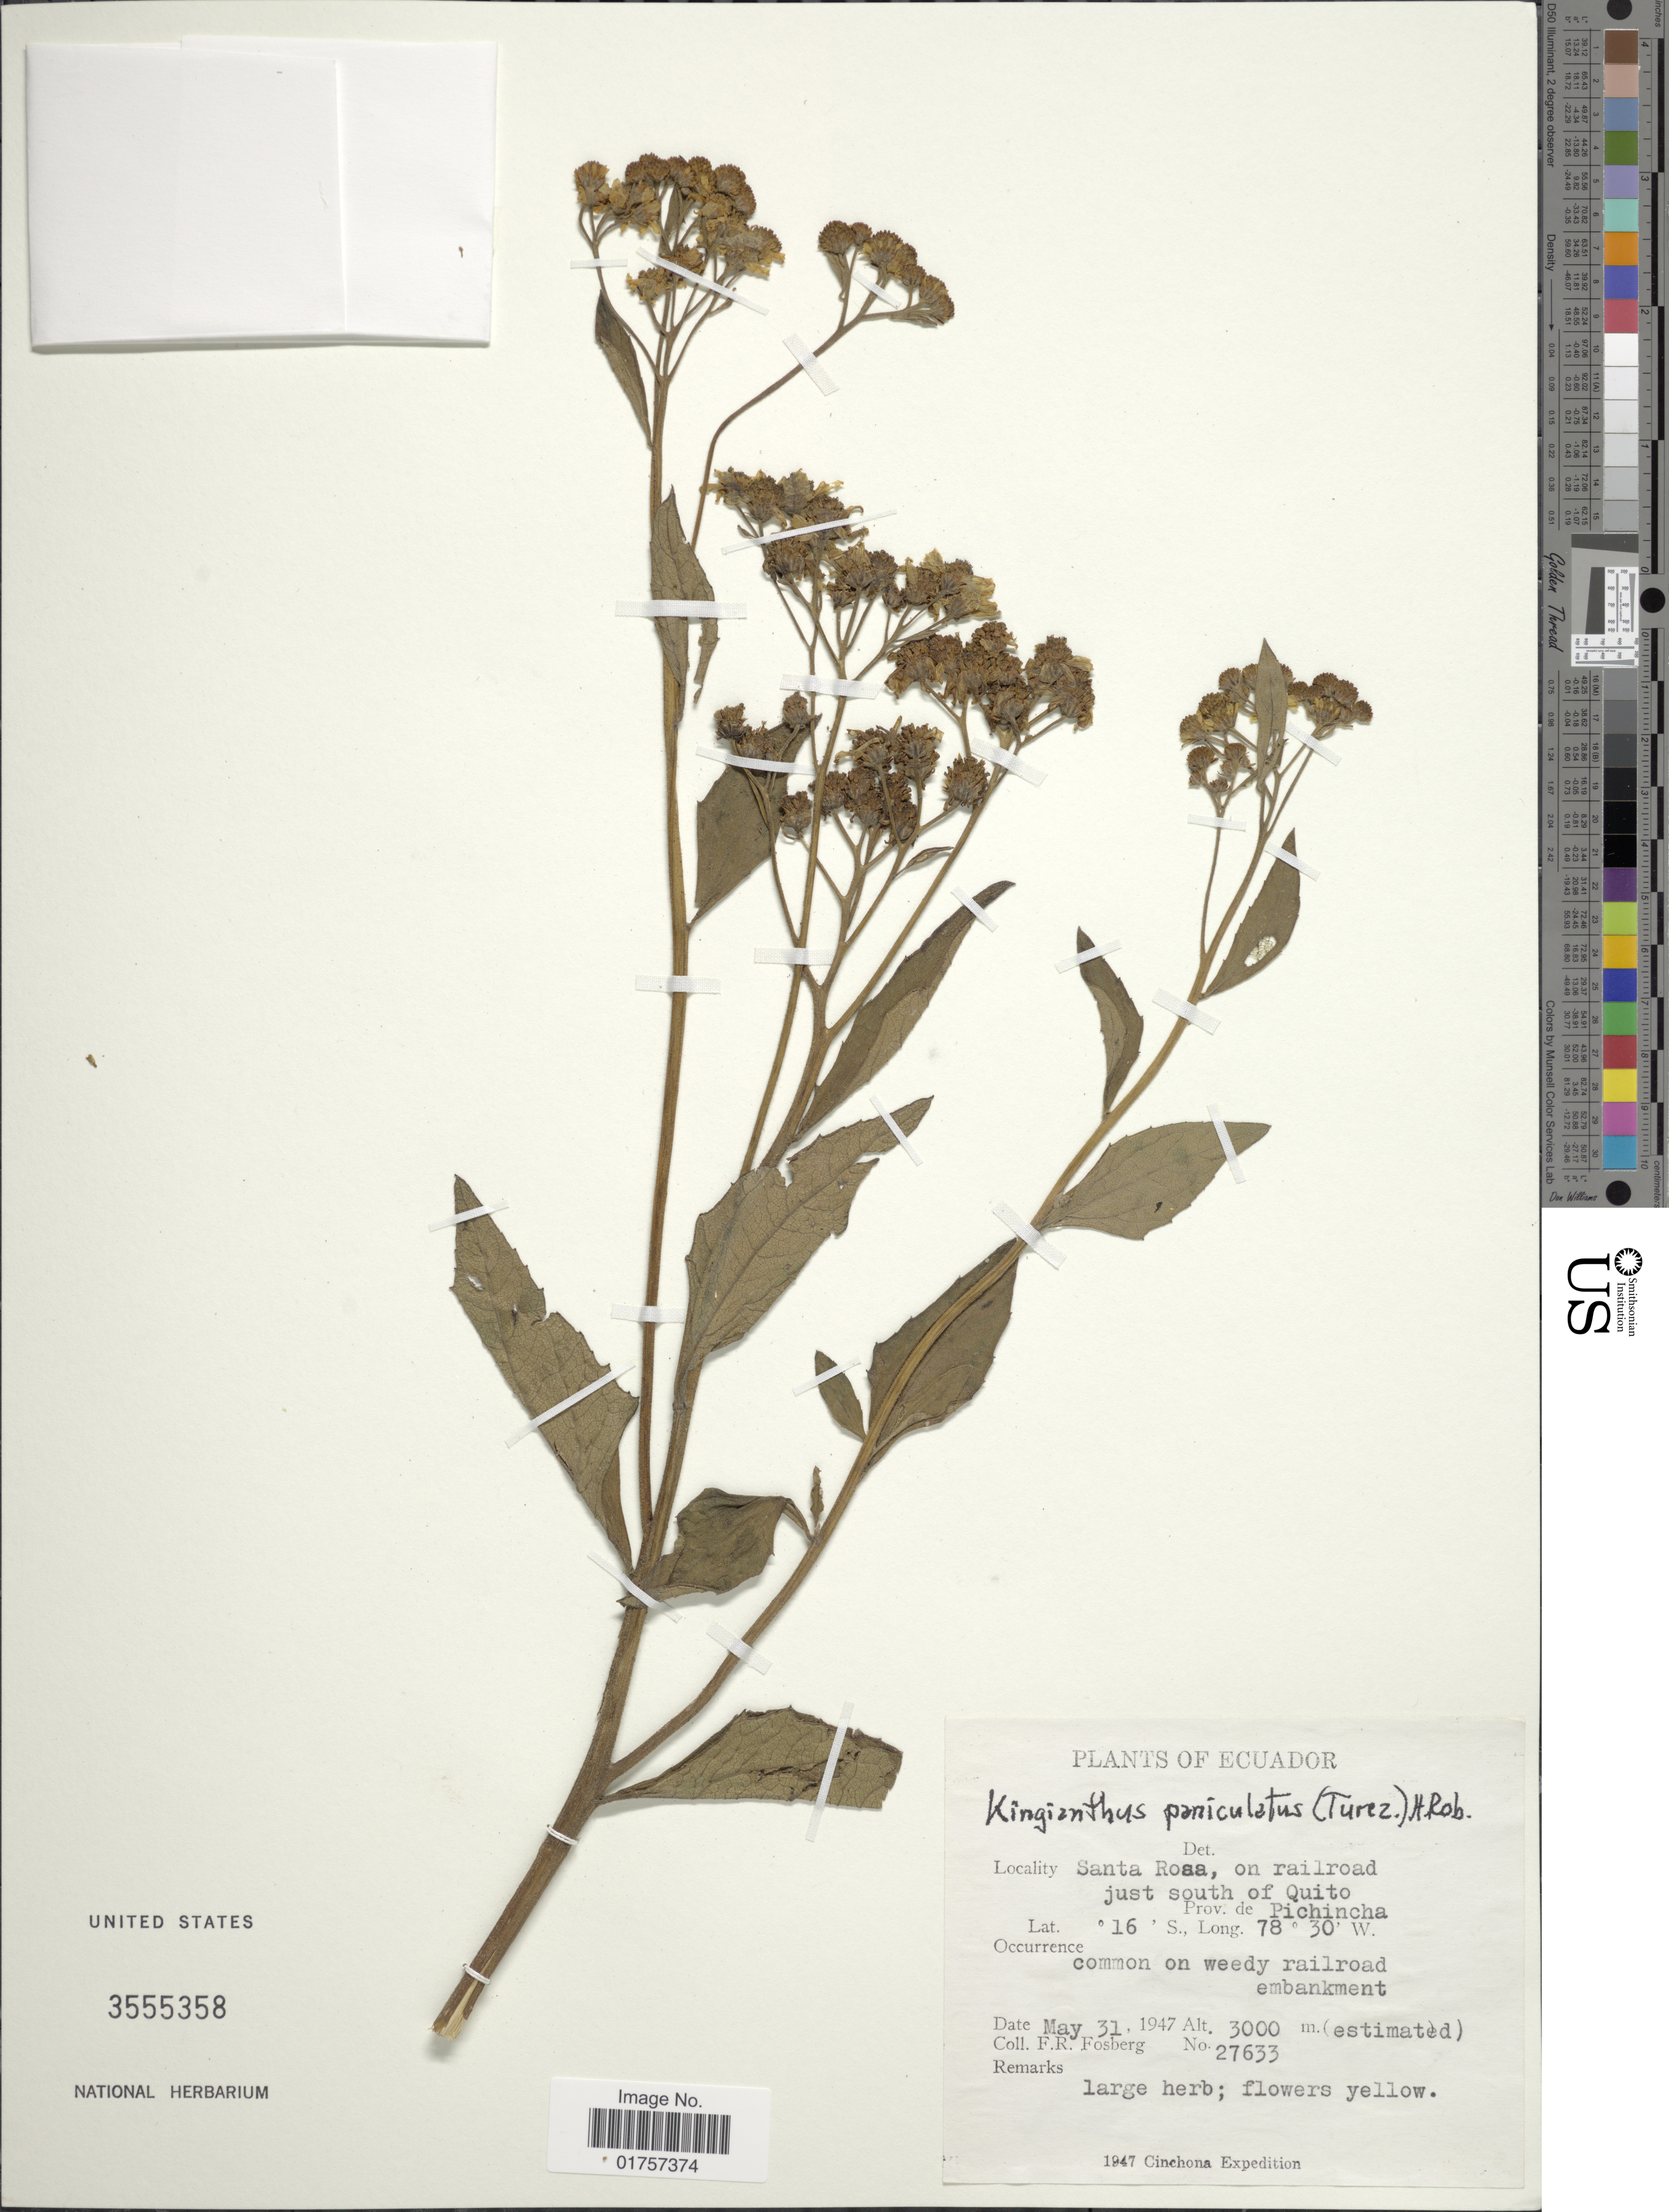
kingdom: Plantae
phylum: Tracheophyta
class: Magnoliopsida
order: Asterales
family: Asteraceae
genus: Kingianthus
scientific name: Kingianthus sodiroi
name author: (Hieron.) H. Rob.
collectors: F. R. Fosberg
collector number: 27633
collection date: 1947-05-31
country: Ecuador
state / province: Pichincha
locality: Santa Rosa, on railroad just south of Quito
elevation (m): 3000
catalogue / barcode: US 3555358